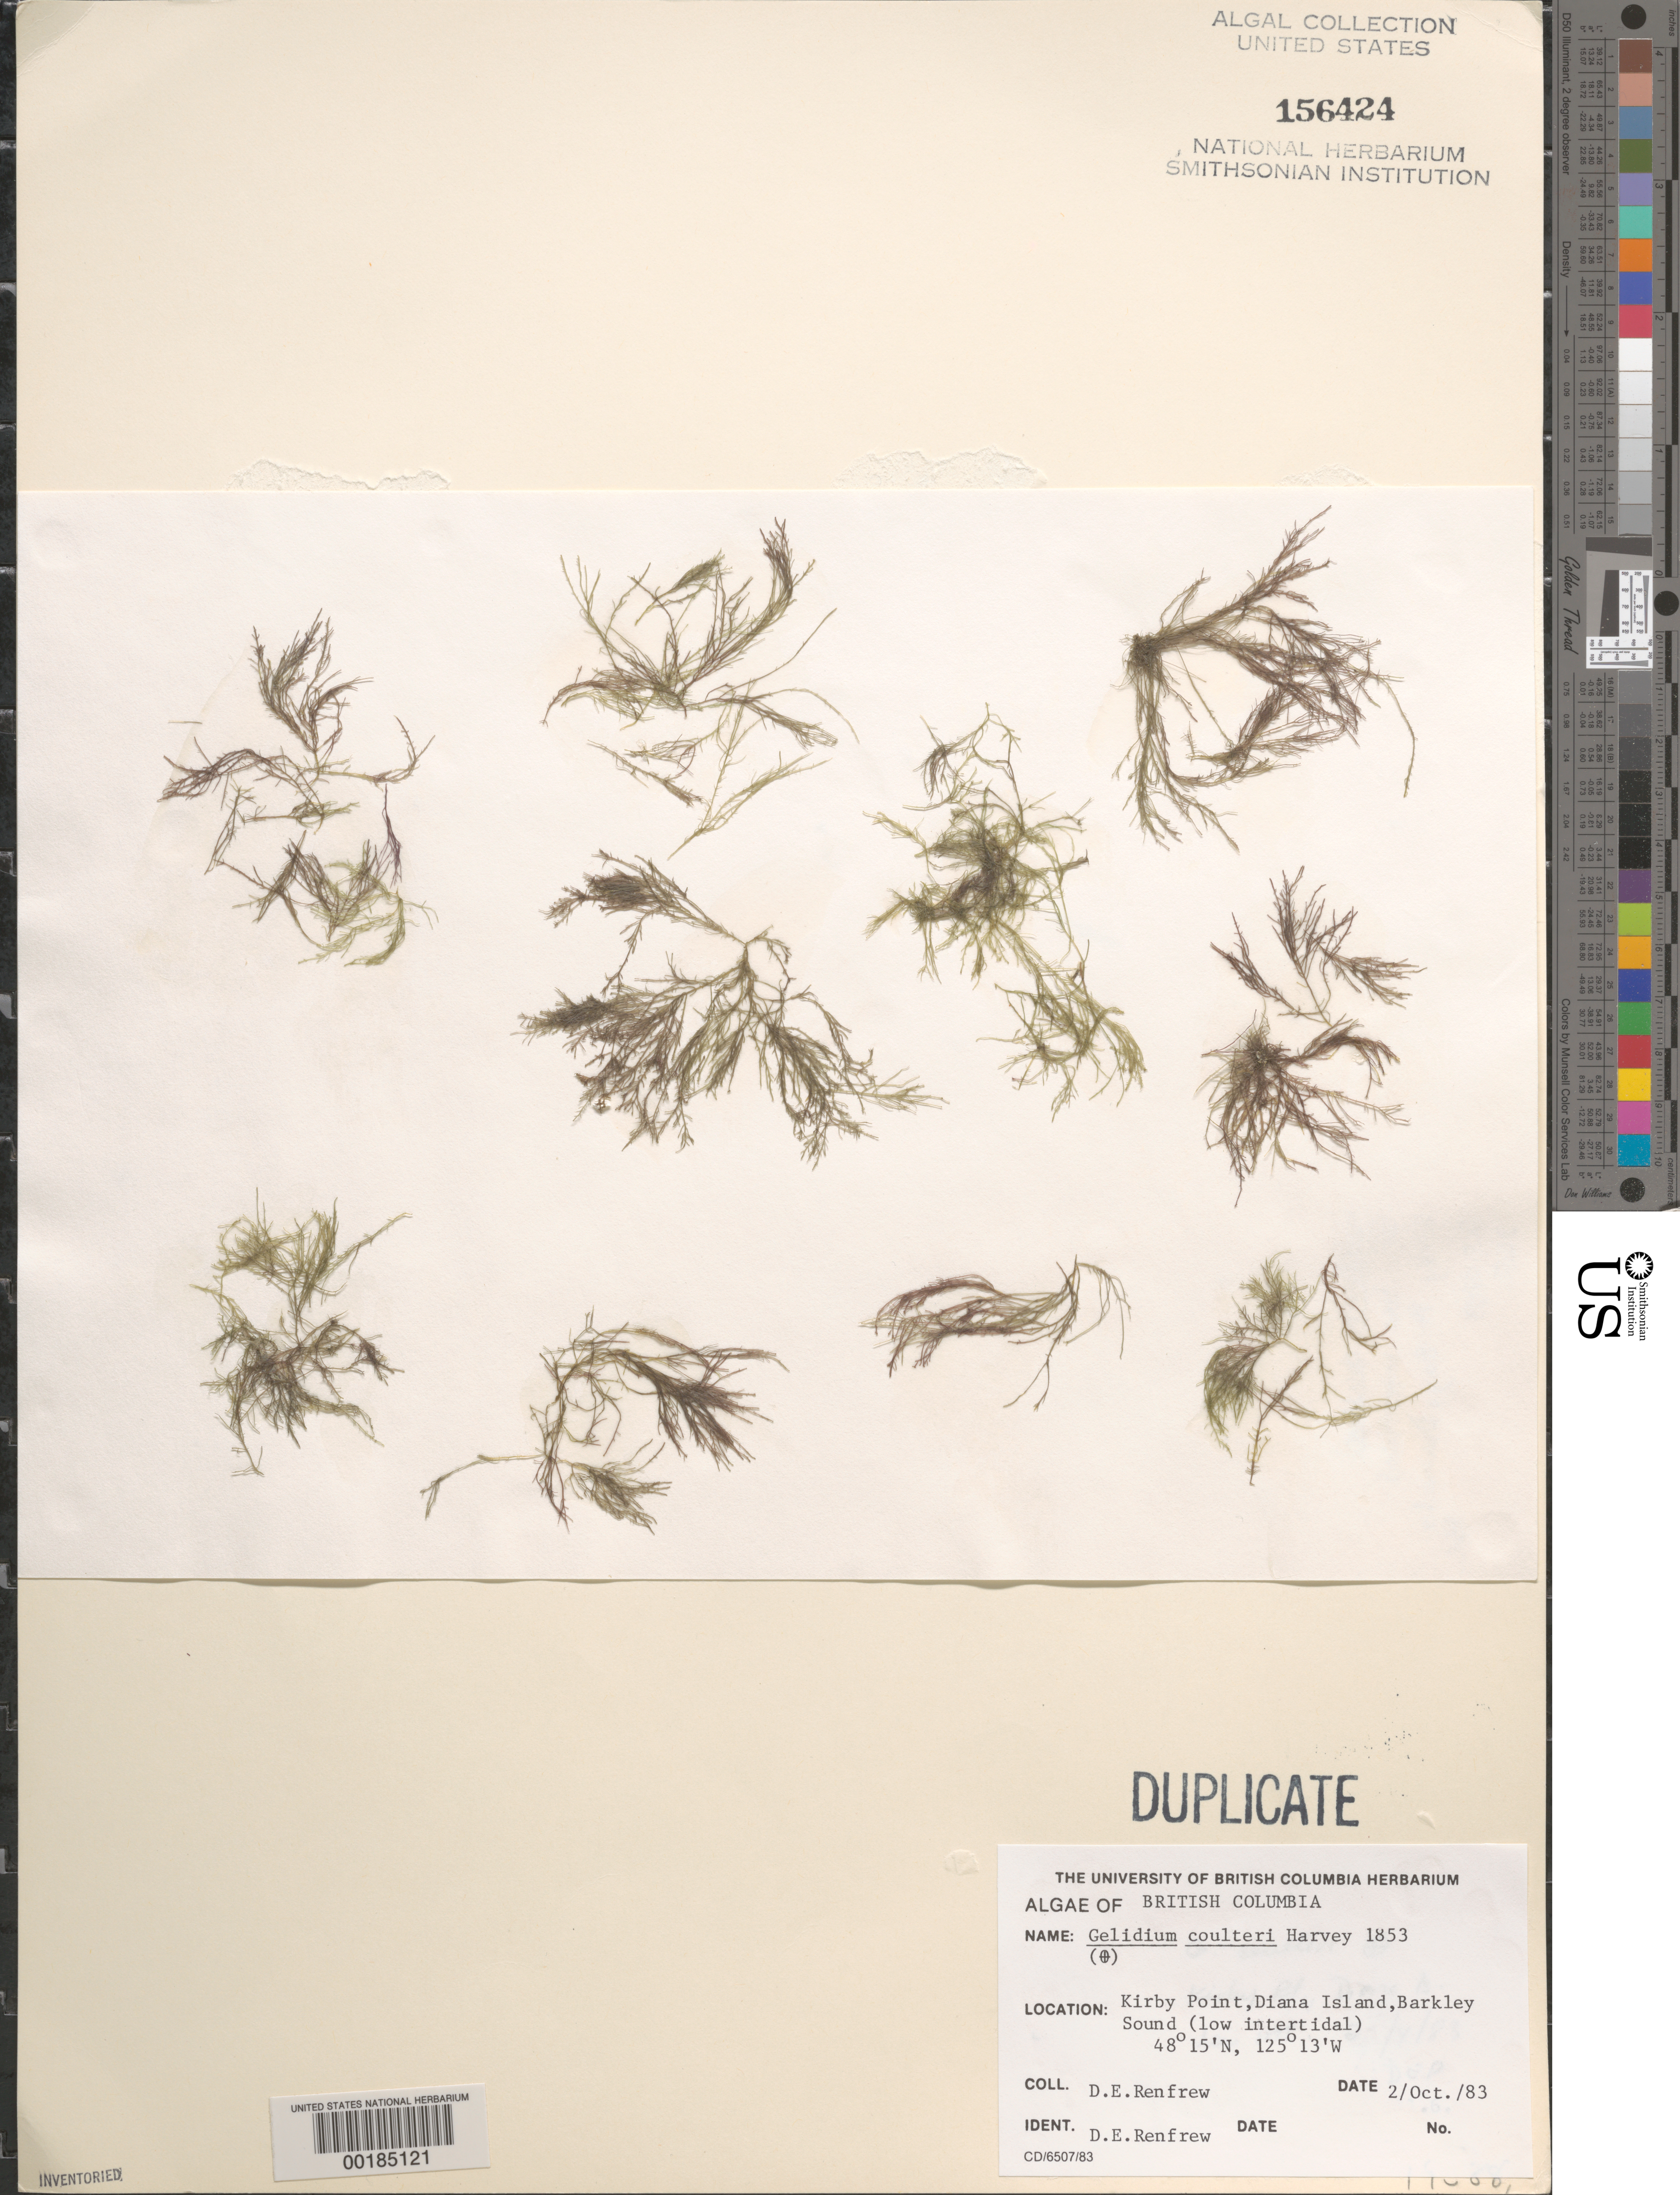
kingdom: Plantae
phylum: Rhodophyta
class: Florideophyceae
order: Gelidiales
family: Gelidiaceae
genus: Gelidium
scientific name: Gelidium coulteri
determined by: Renfrew, D. E.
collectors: D. Renfrew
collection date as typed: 02 Oct 1983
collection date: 1983-10-02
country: Canada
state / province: British Columbia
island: Diana Island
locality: Kirby Point, Barkley Sound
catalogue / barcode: US 156424